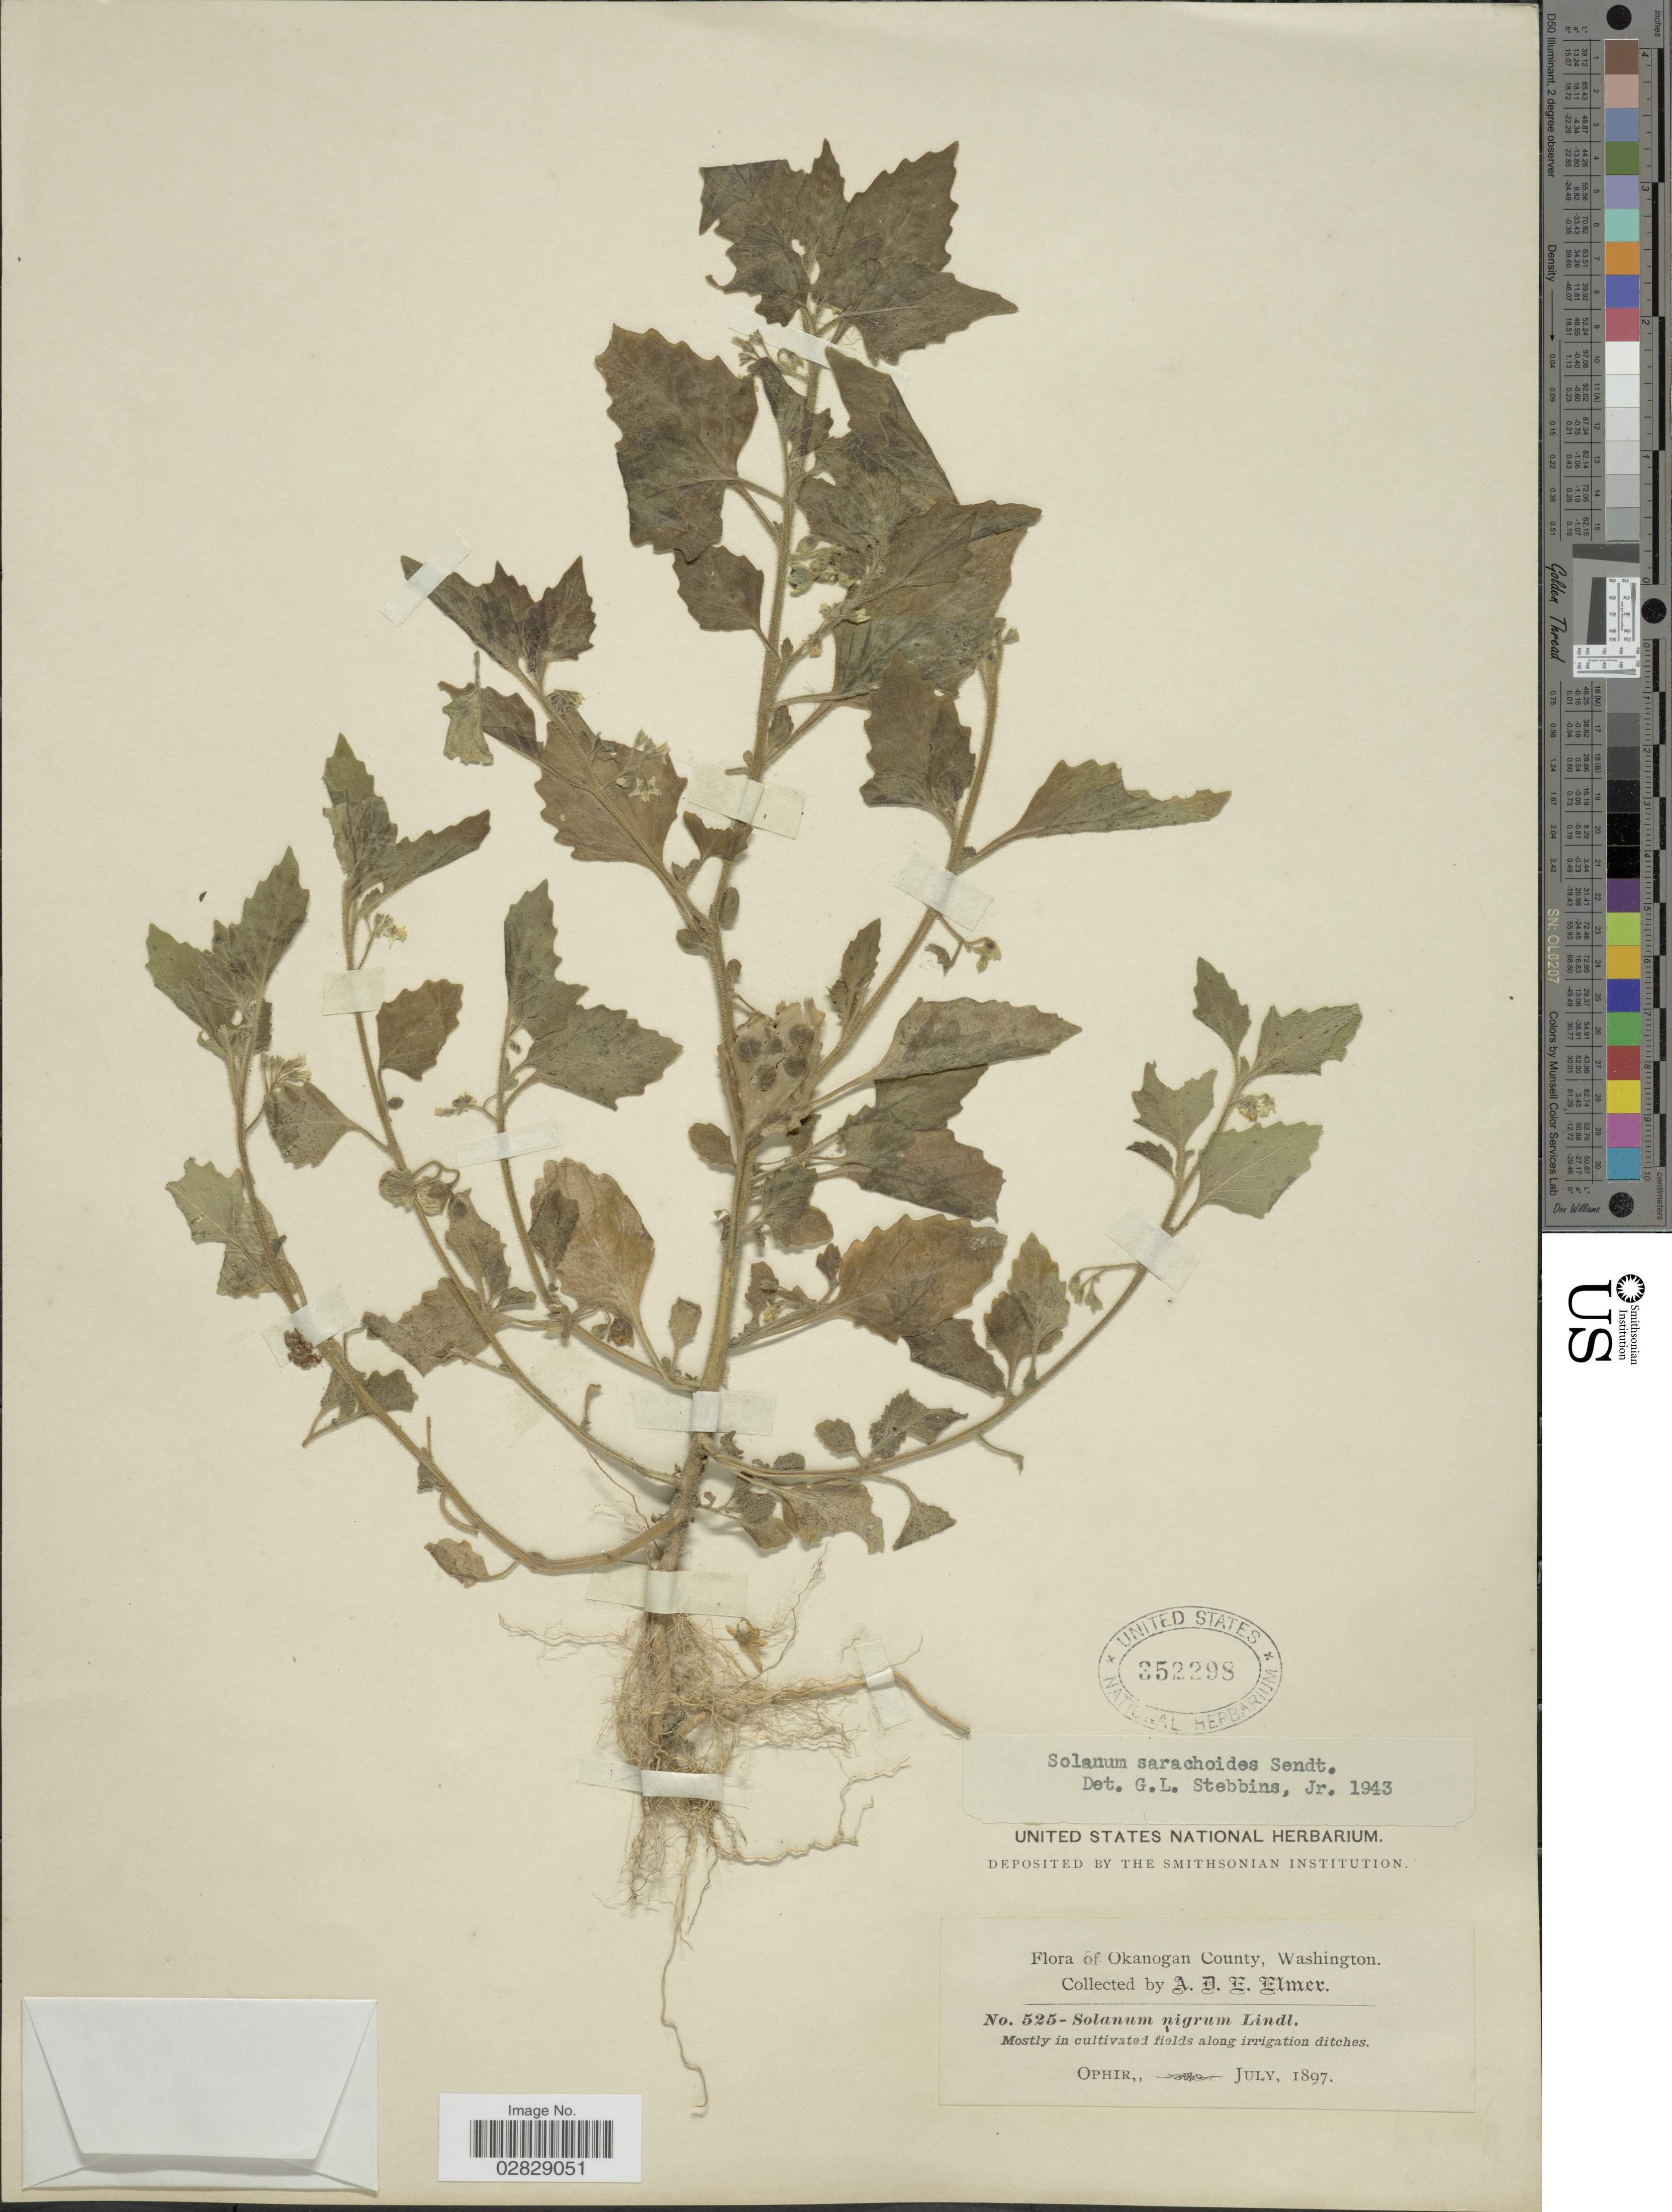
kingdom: Plantae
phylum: Tracheophyta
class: Magnoliopsida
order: Solanales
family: Solanaceae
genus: Solanum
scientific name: Solanum sarachoides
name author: Sendt.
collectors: A. D. E. Elmer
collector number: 525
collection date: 1897-07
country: United States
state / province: Washington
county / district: Okanogan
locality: Okanogan County. Ophir.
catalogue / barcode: US 352298